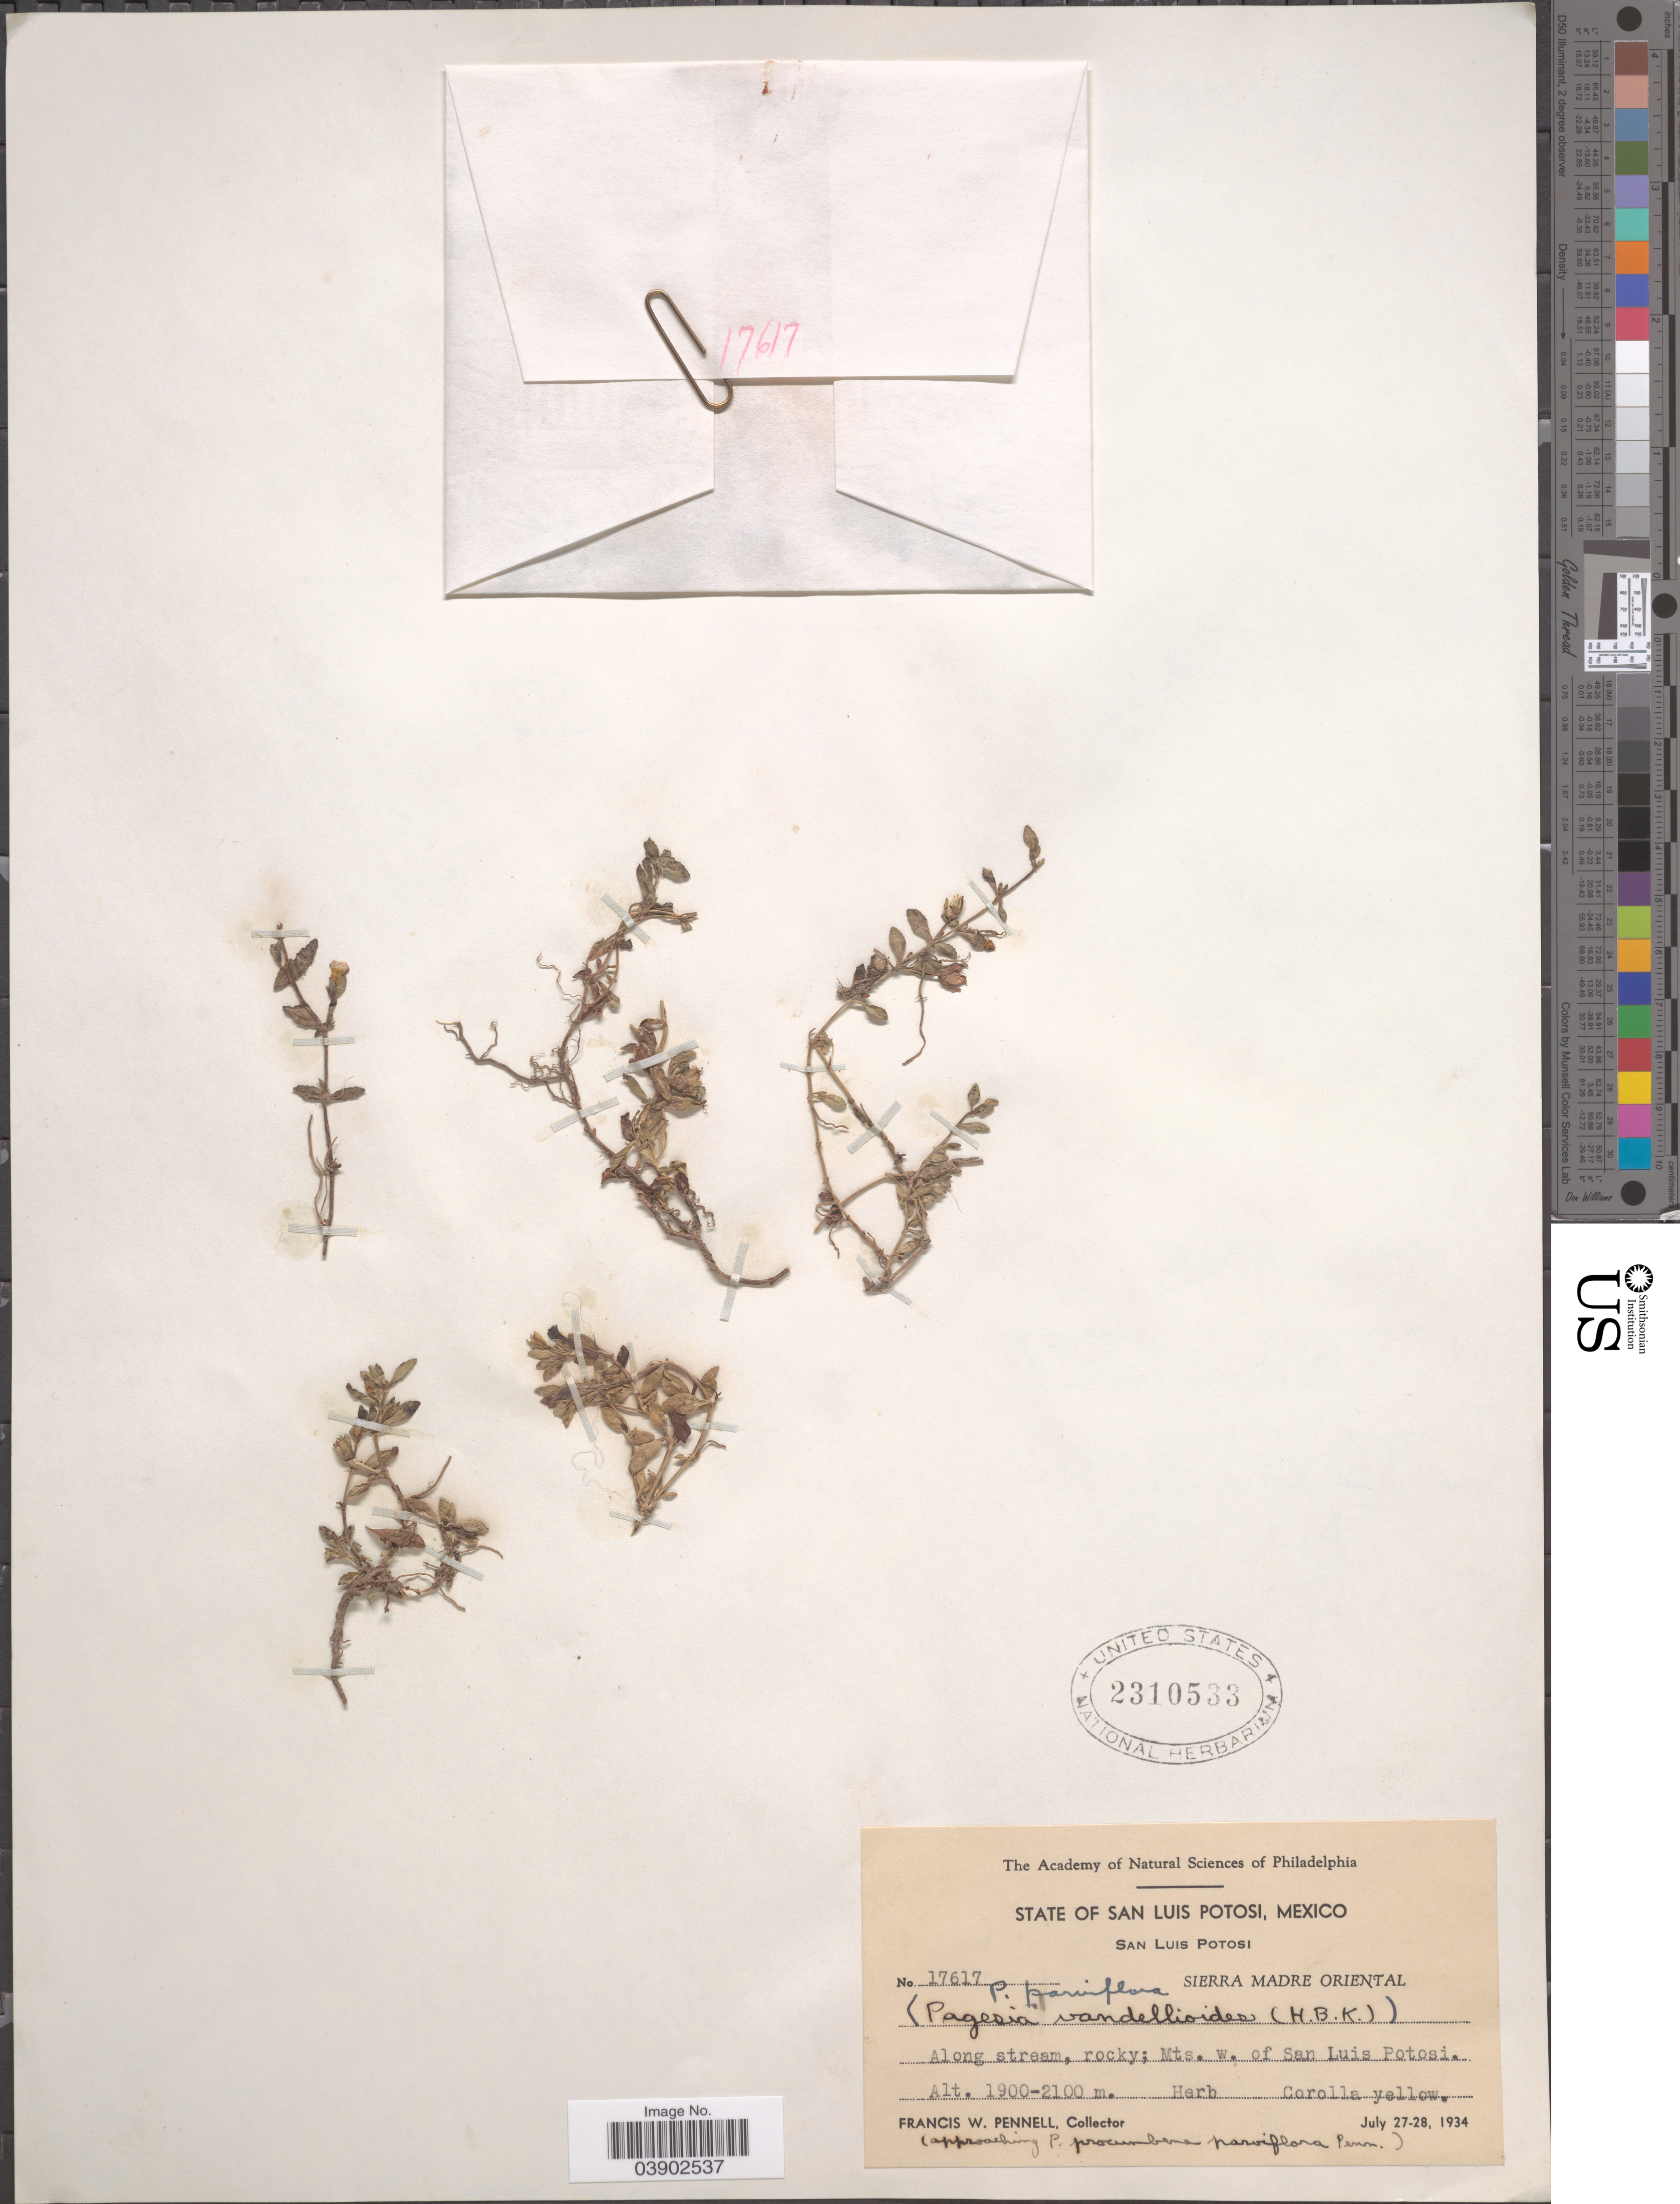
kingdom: Plantae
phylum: Tracheophyta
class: Magnoliopsida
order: Lamiales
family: Plantaginaceae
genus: Mecardonia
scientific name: Mecardonia procumbens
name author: (Mill.) Small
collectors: F. W. Pennell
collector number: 17617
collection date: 1934-07-27/1934-07-28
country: Mexico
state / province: San Luis Potosí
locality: San Luis Potosi. Sierra Madre Oriental. Mts. w. of San Luis Potosi.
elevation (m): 1900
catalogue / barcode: US 2310533